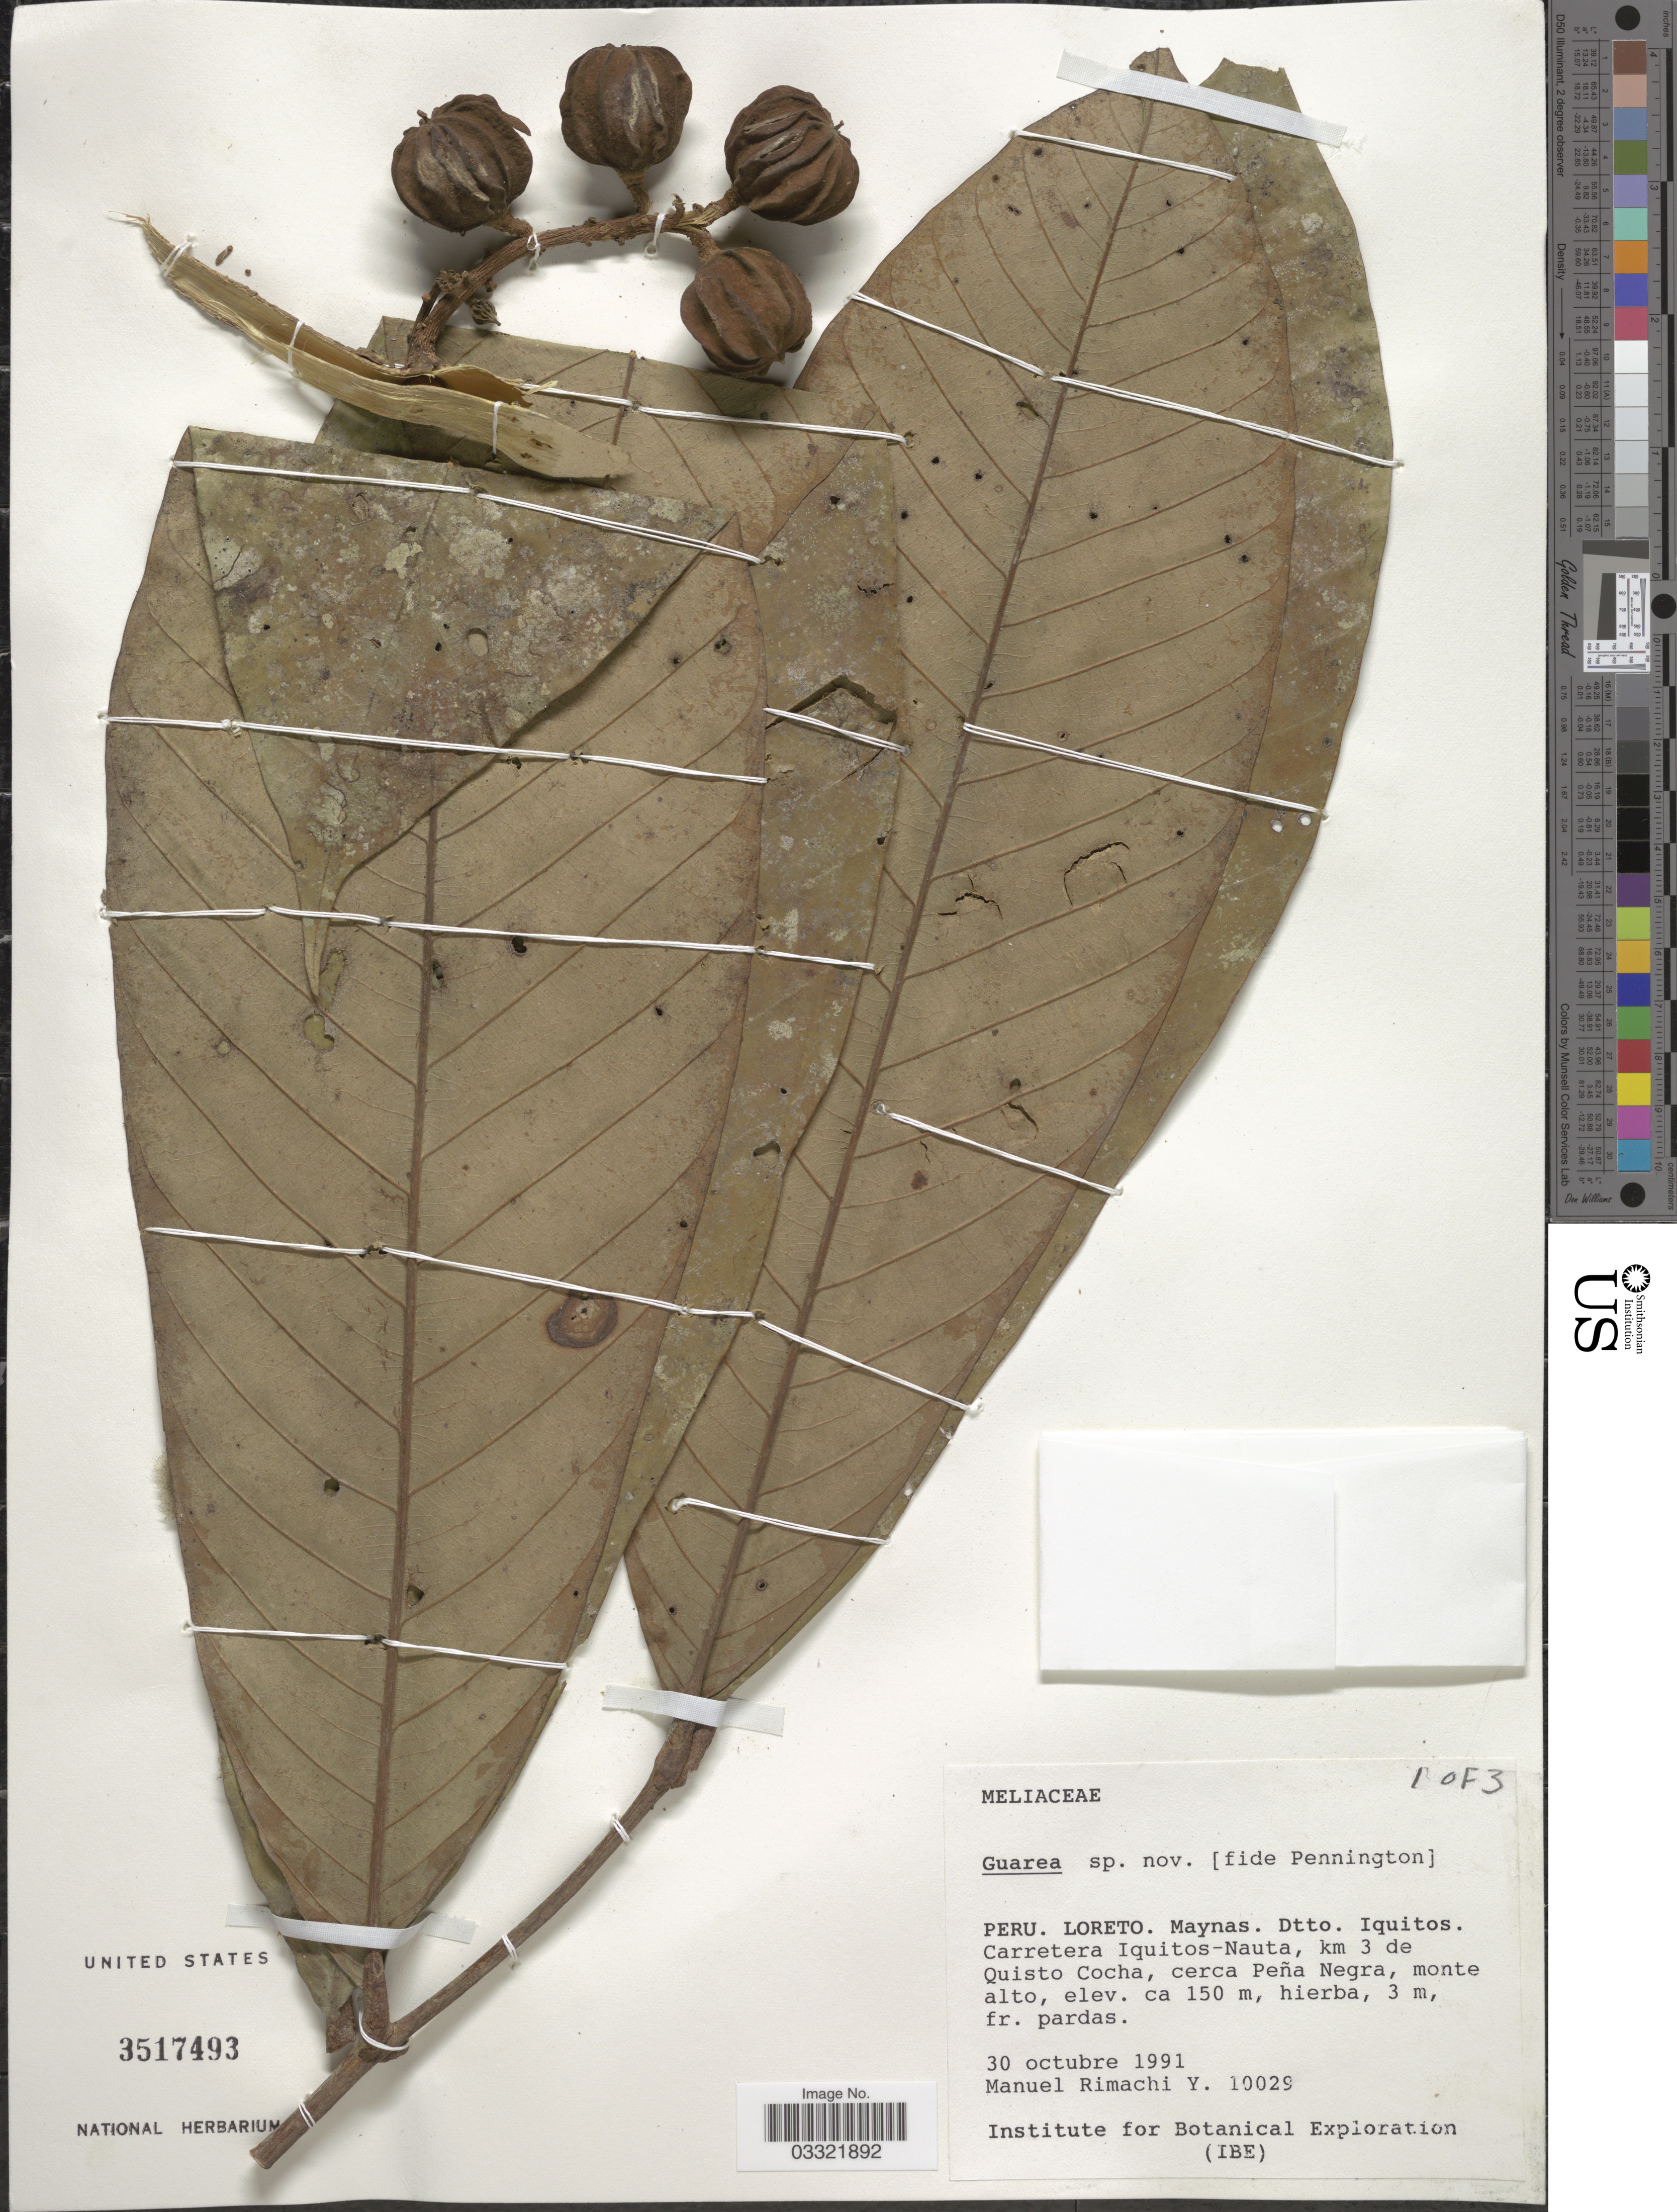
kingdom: Plantae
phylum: Tracheophyta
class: Magnoliopsida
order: Sapindales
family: Meliaceae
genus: Guarea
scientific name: Guarea sp.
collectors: M. Rimachi Y.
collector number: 10029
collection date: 1991-10-30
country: Peru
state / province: Loreto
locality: Maynas. Dtto. Iquitos. Carretera Iquitos-Nauta, km 3 de Quisto Cocha, cerca Peña Negra, monte alto.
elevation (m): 150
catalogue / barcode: US 3517493